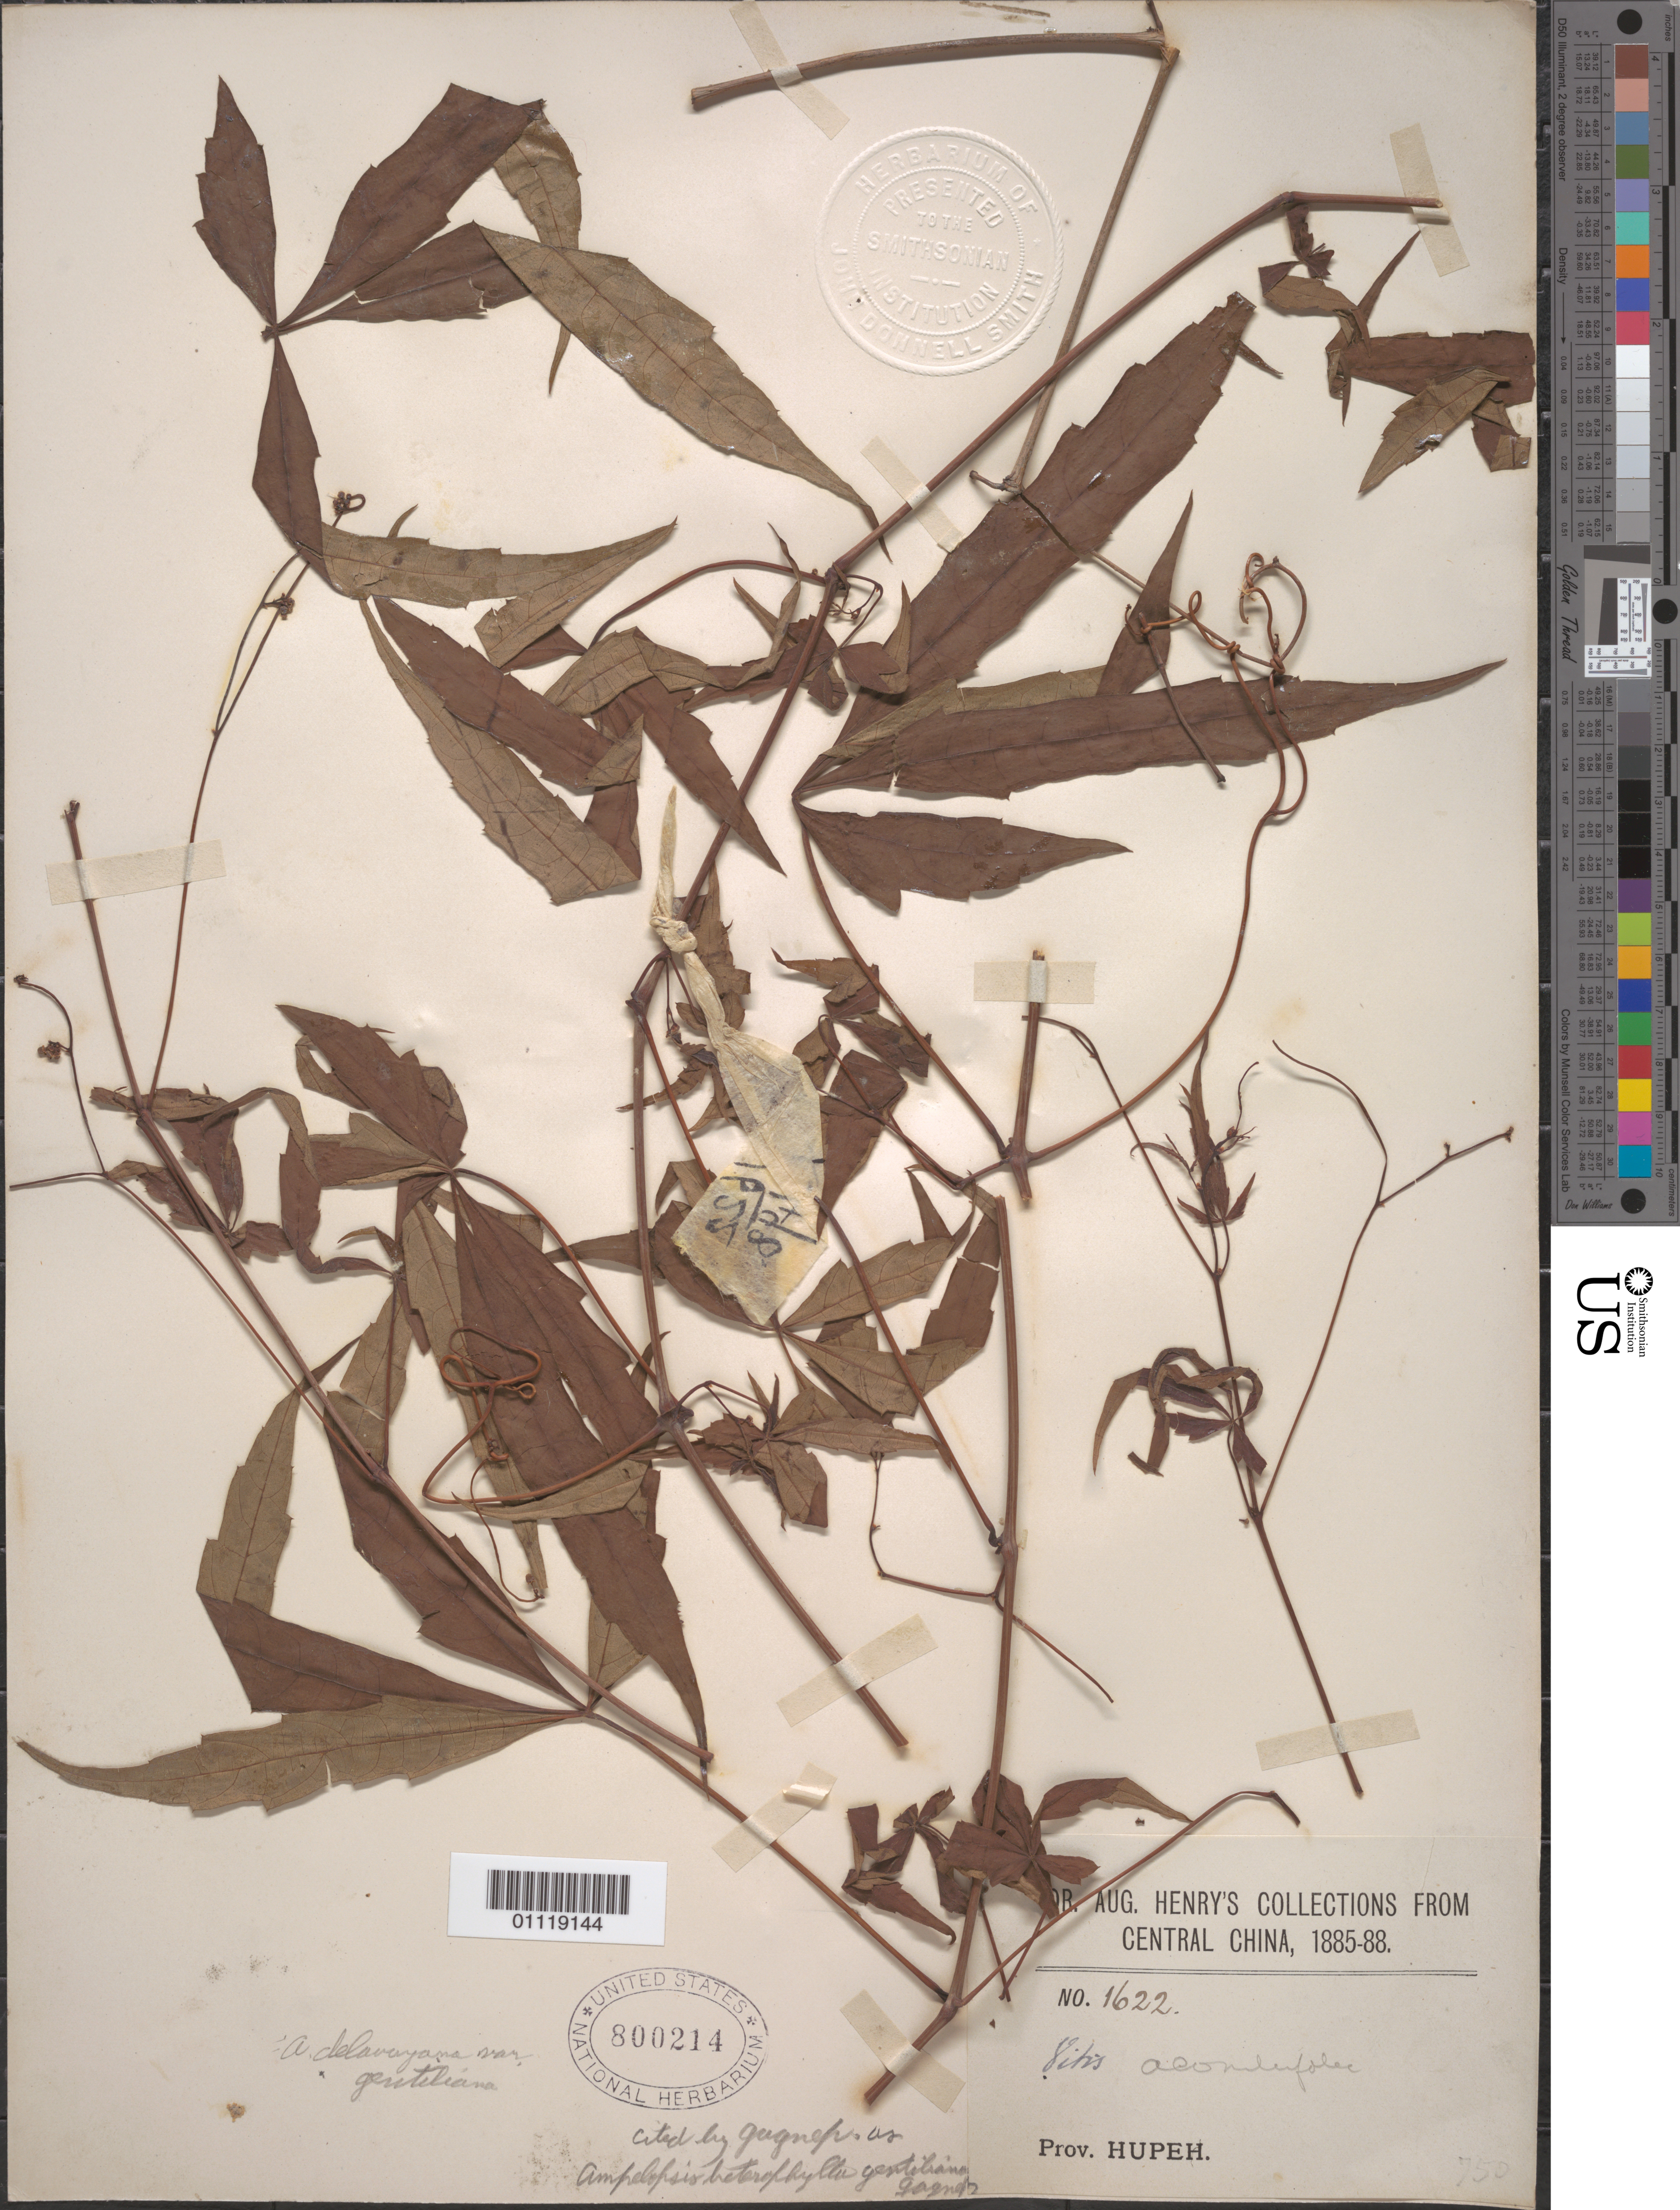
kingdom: Plantae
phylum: Tracheophyta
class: Magnoliopsida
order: Vitales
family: Vitaceae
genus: Ampelopsis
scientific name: Ampelopsis delavayana var. gentiliana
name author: (H. Lév. & Vaniot) Hand.-Mazz.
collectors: A. Henry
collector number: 1622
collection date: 1885/1888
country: China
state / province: Hubei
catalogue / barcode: US 800214